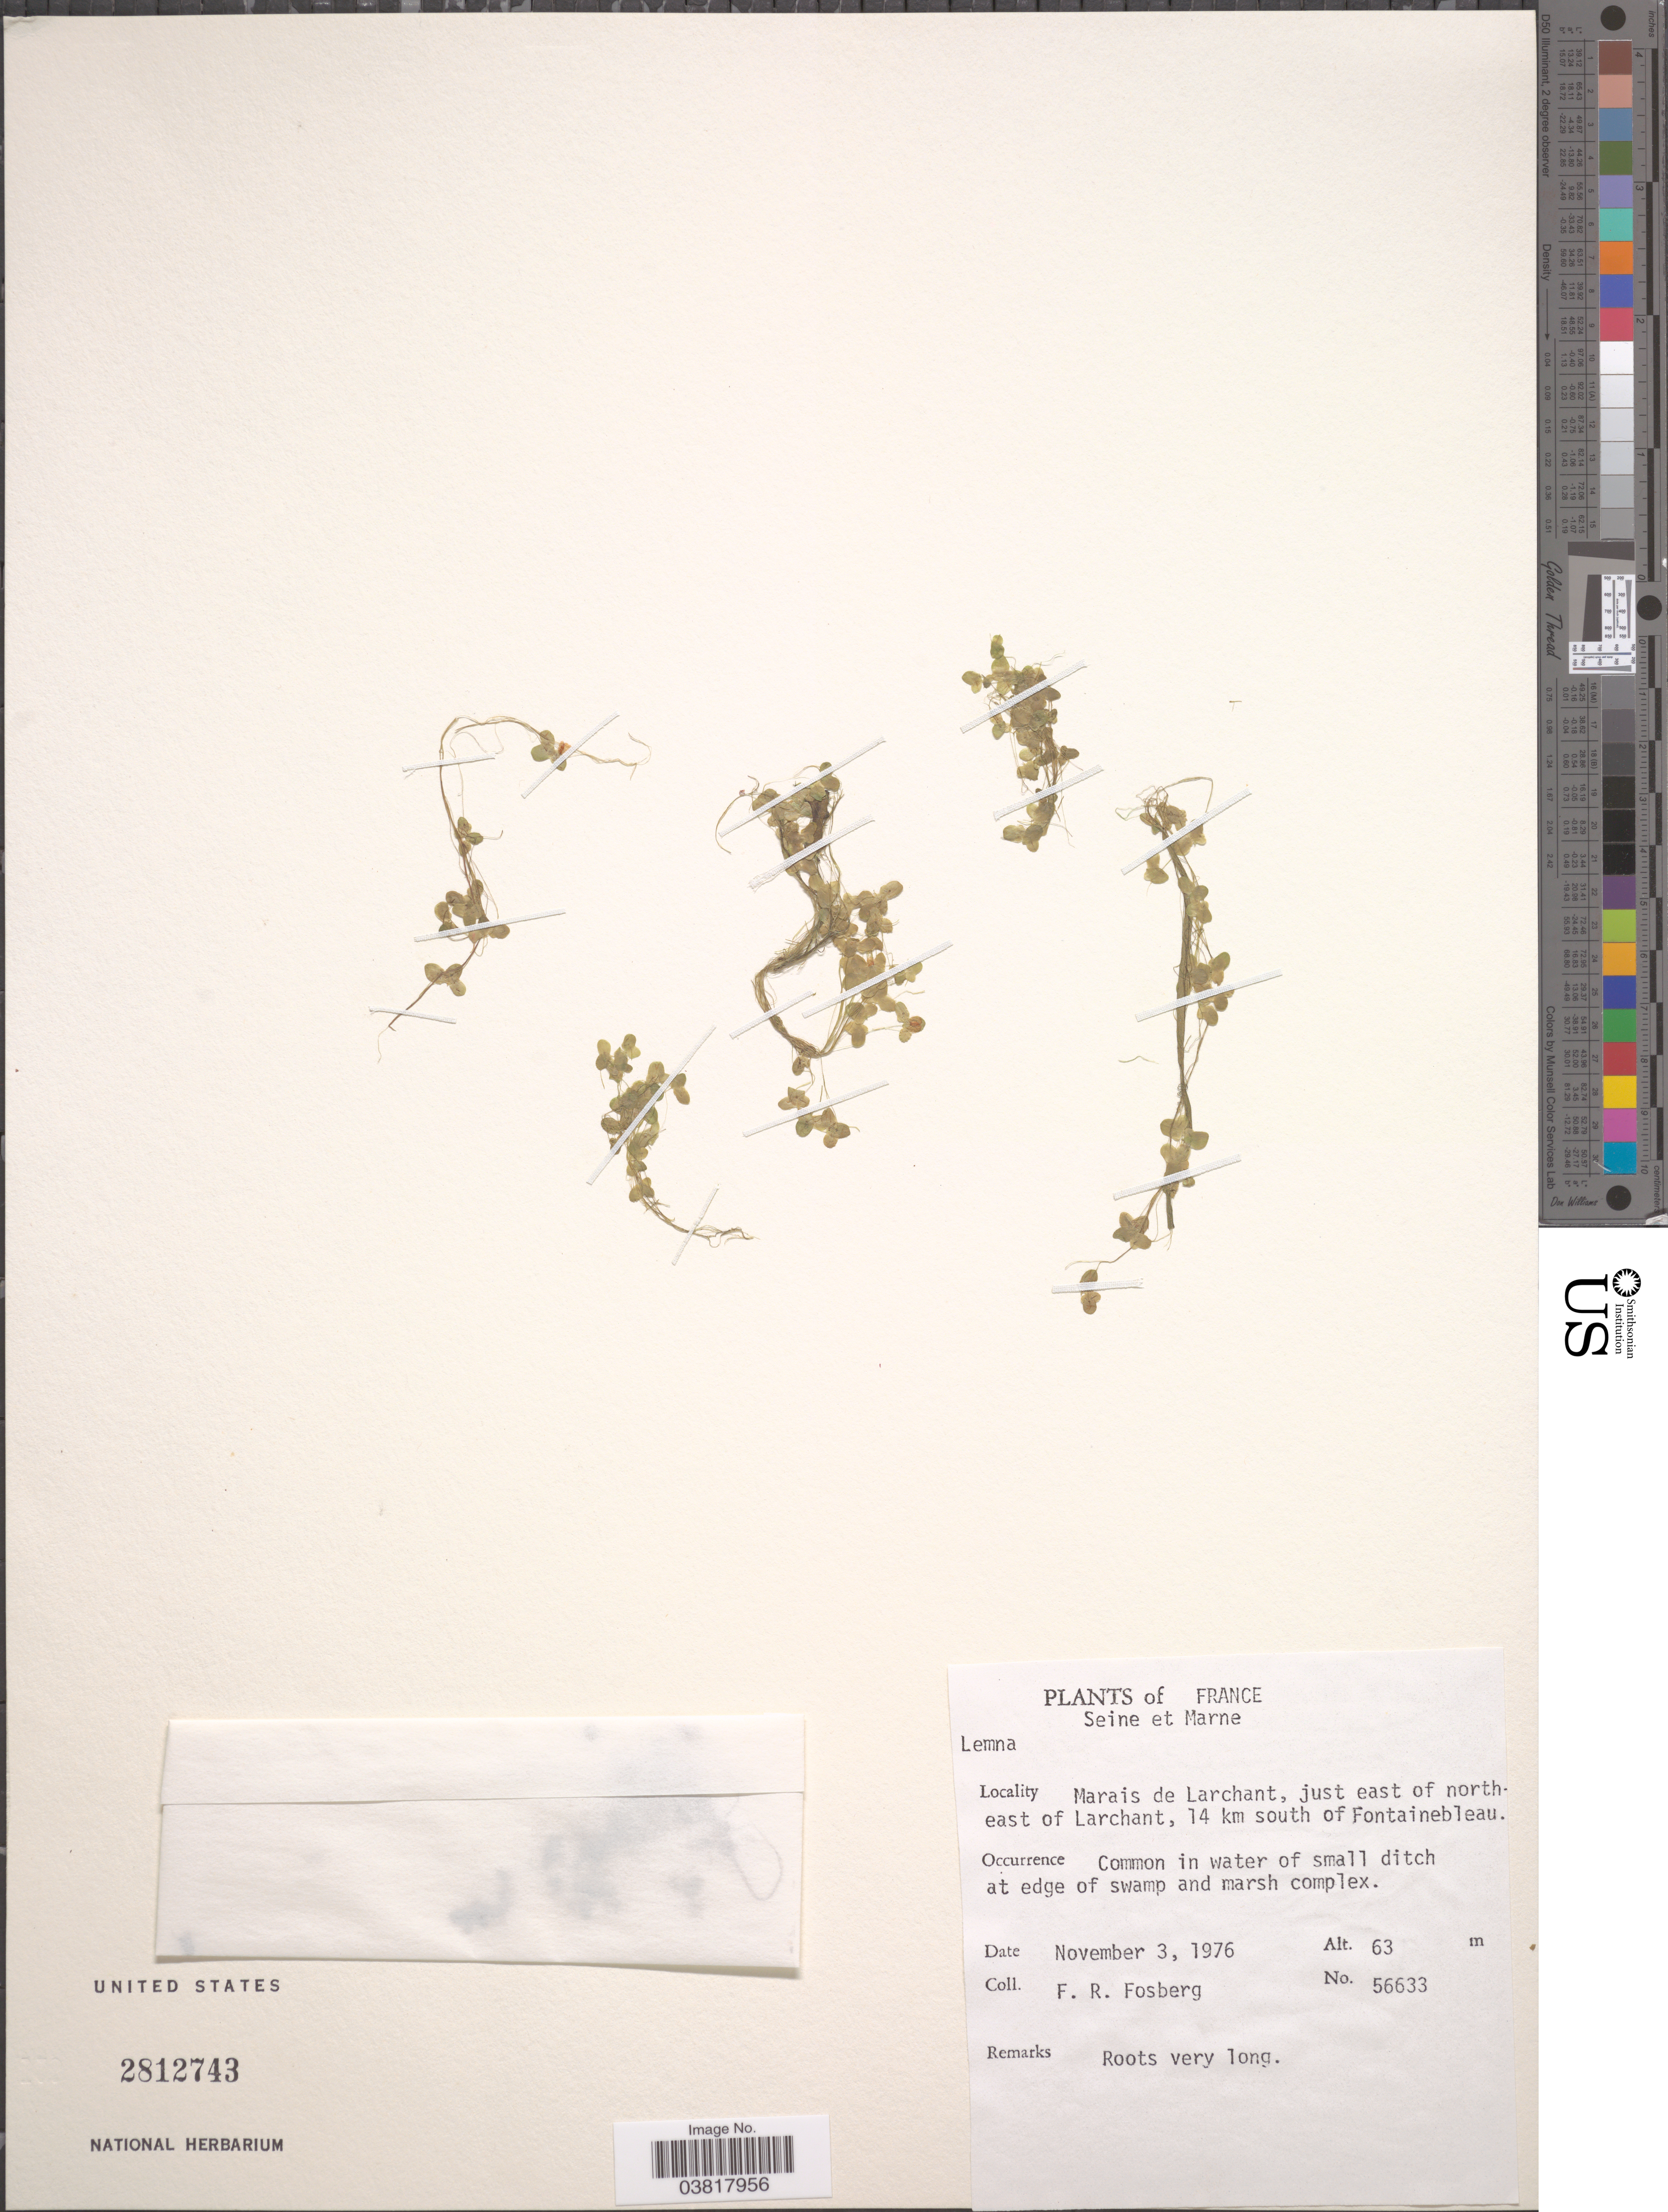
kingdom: Plantae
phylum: Tracheophyta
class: Liliopsida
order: Alismatales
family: Araceae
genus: Lemna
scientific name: Lemna sp.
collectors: F. R. Fosberg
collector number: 56633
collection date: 1976-11-03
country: France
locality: Seine et Marne. Marais de Larchant, just east of north-east of Larchant, 14 km south of Fontainebleau.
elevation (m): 63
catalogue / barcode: US 2812743